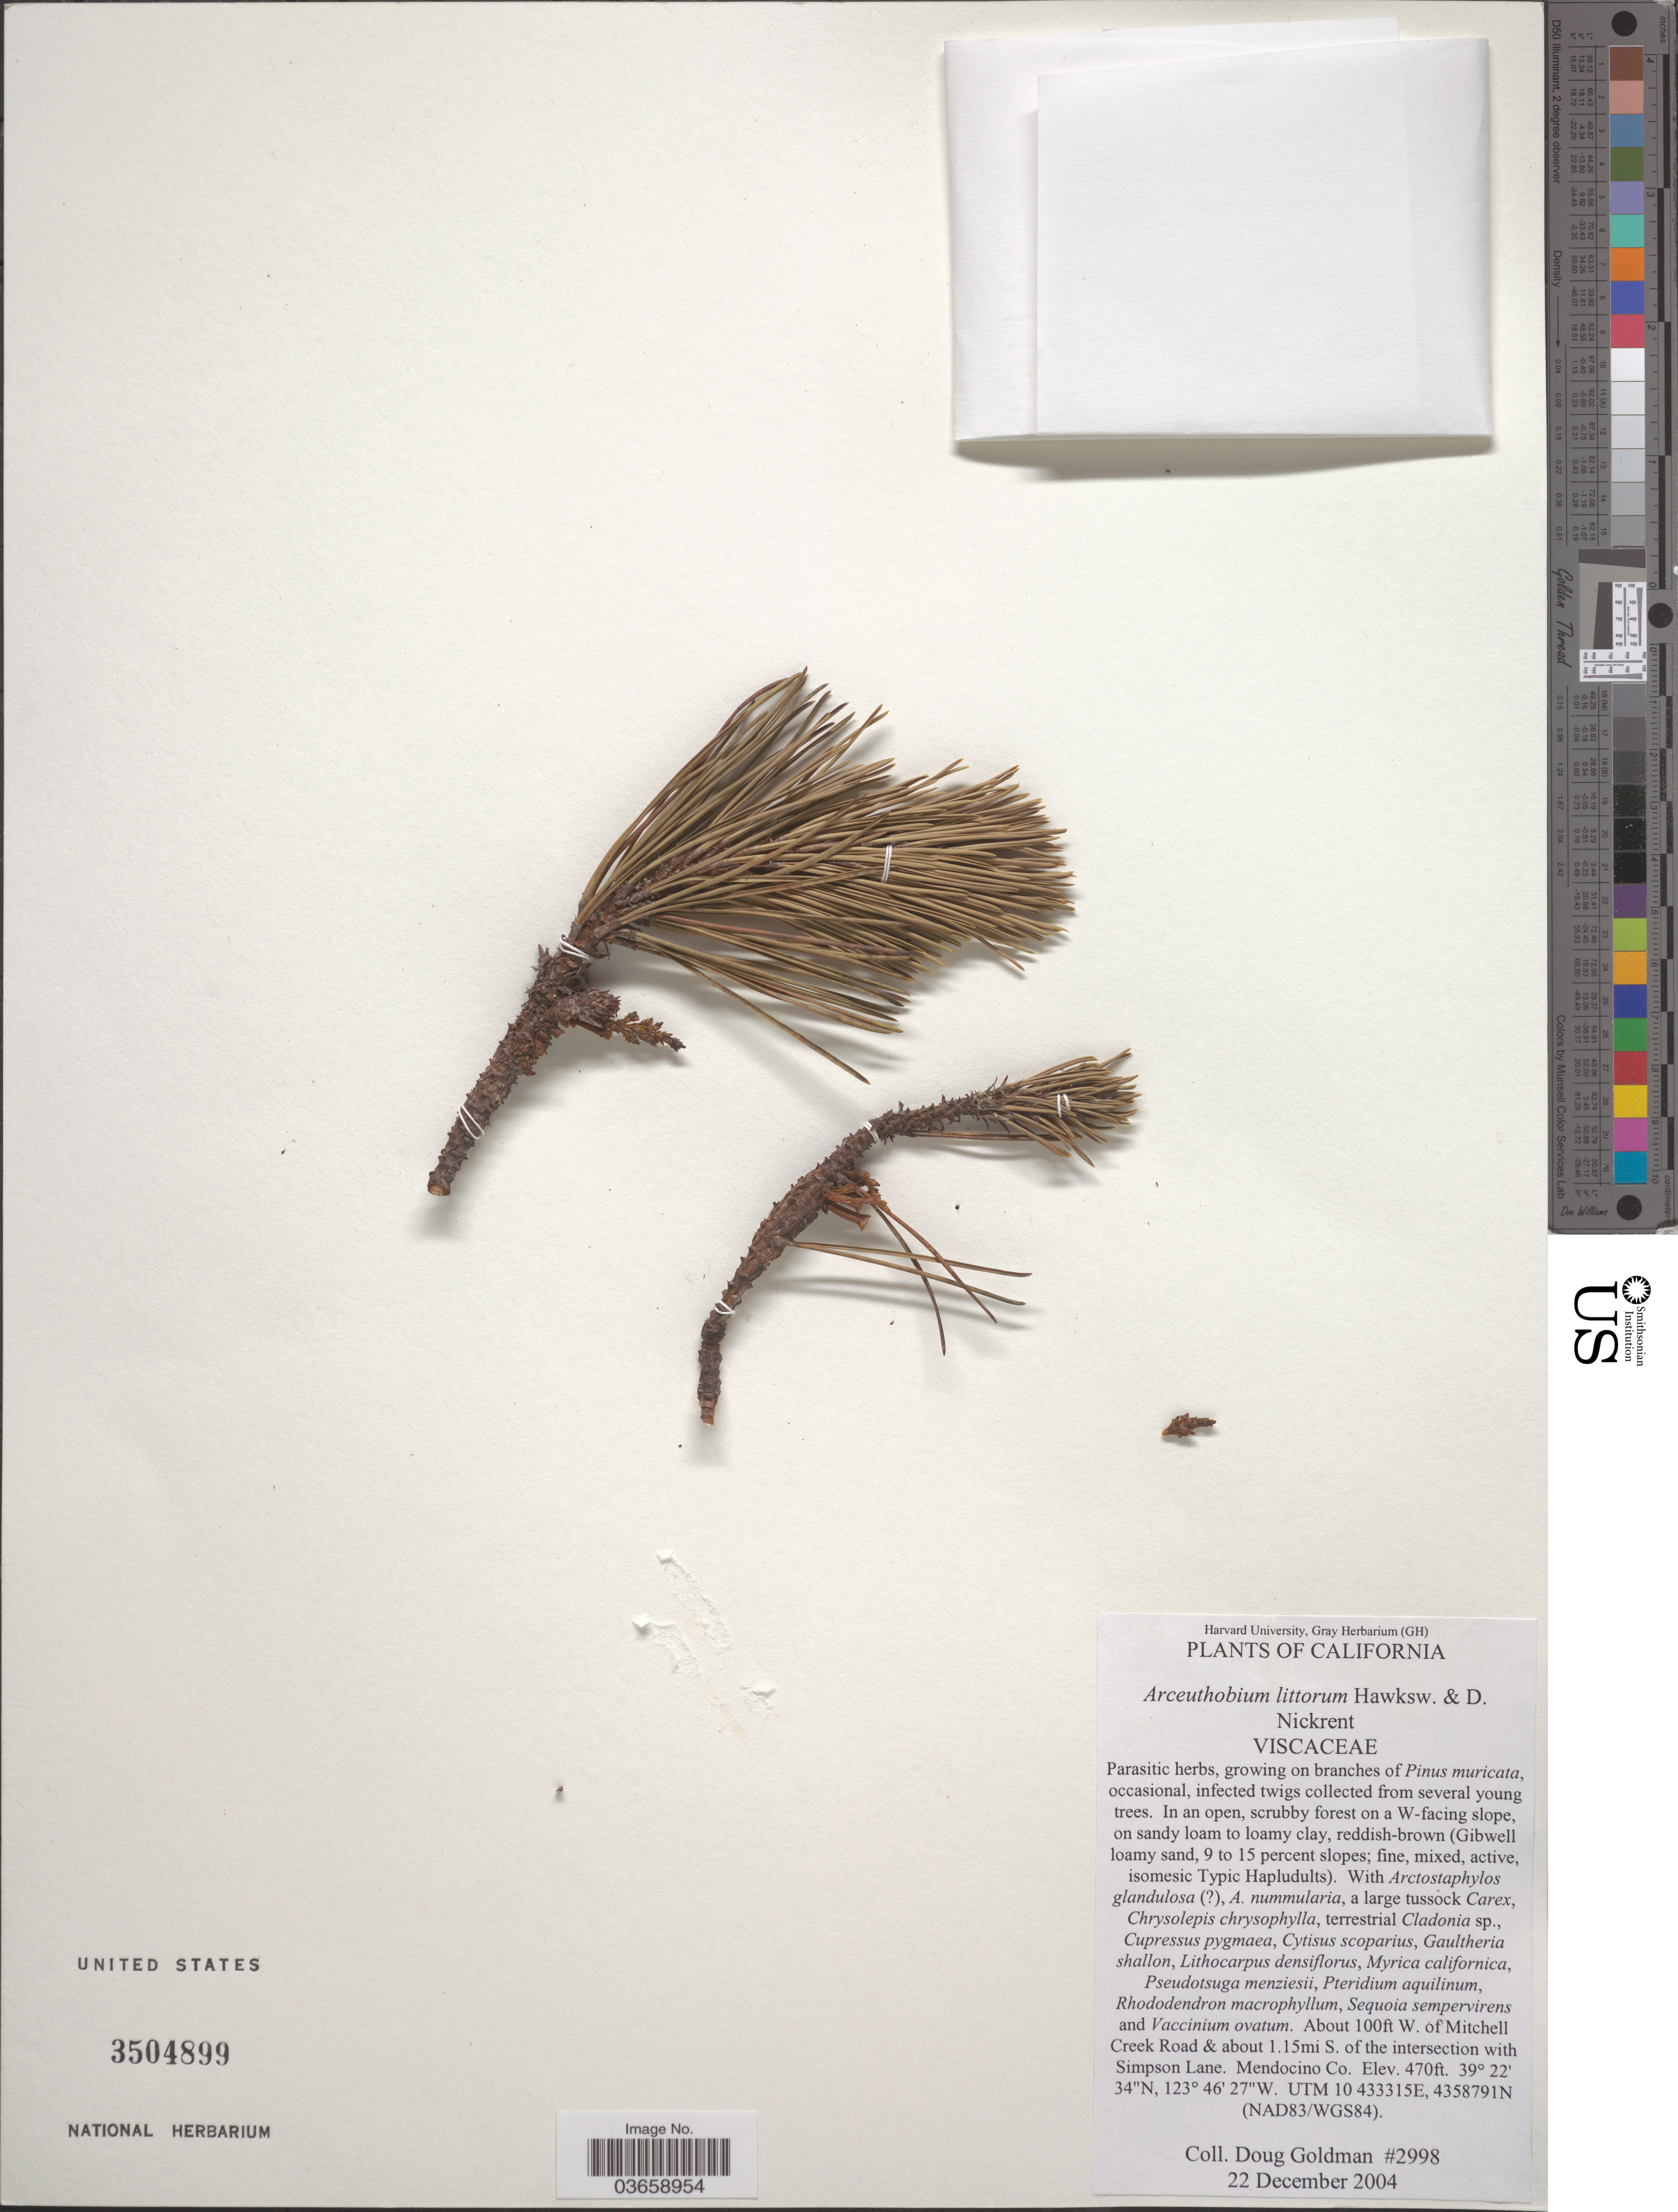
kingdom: Plantae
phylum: Tracheophyta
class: Magnoliopsida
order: Santalales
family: Viscaceae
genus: Arceuthobium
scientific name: Arceuthobium littorum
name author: Hawksw. et al.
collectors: D. Goldman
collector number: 2998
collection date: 2004-12-22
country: United States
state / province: California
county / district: Mendocino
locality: About 100ft W. of Mitchell Creek Road & about 1.15mi. S. of the intersection with Simpson Lane, Mendocino Co. UTM 10 433315E, 4358791N.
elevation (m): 143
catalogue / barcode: US 3504899